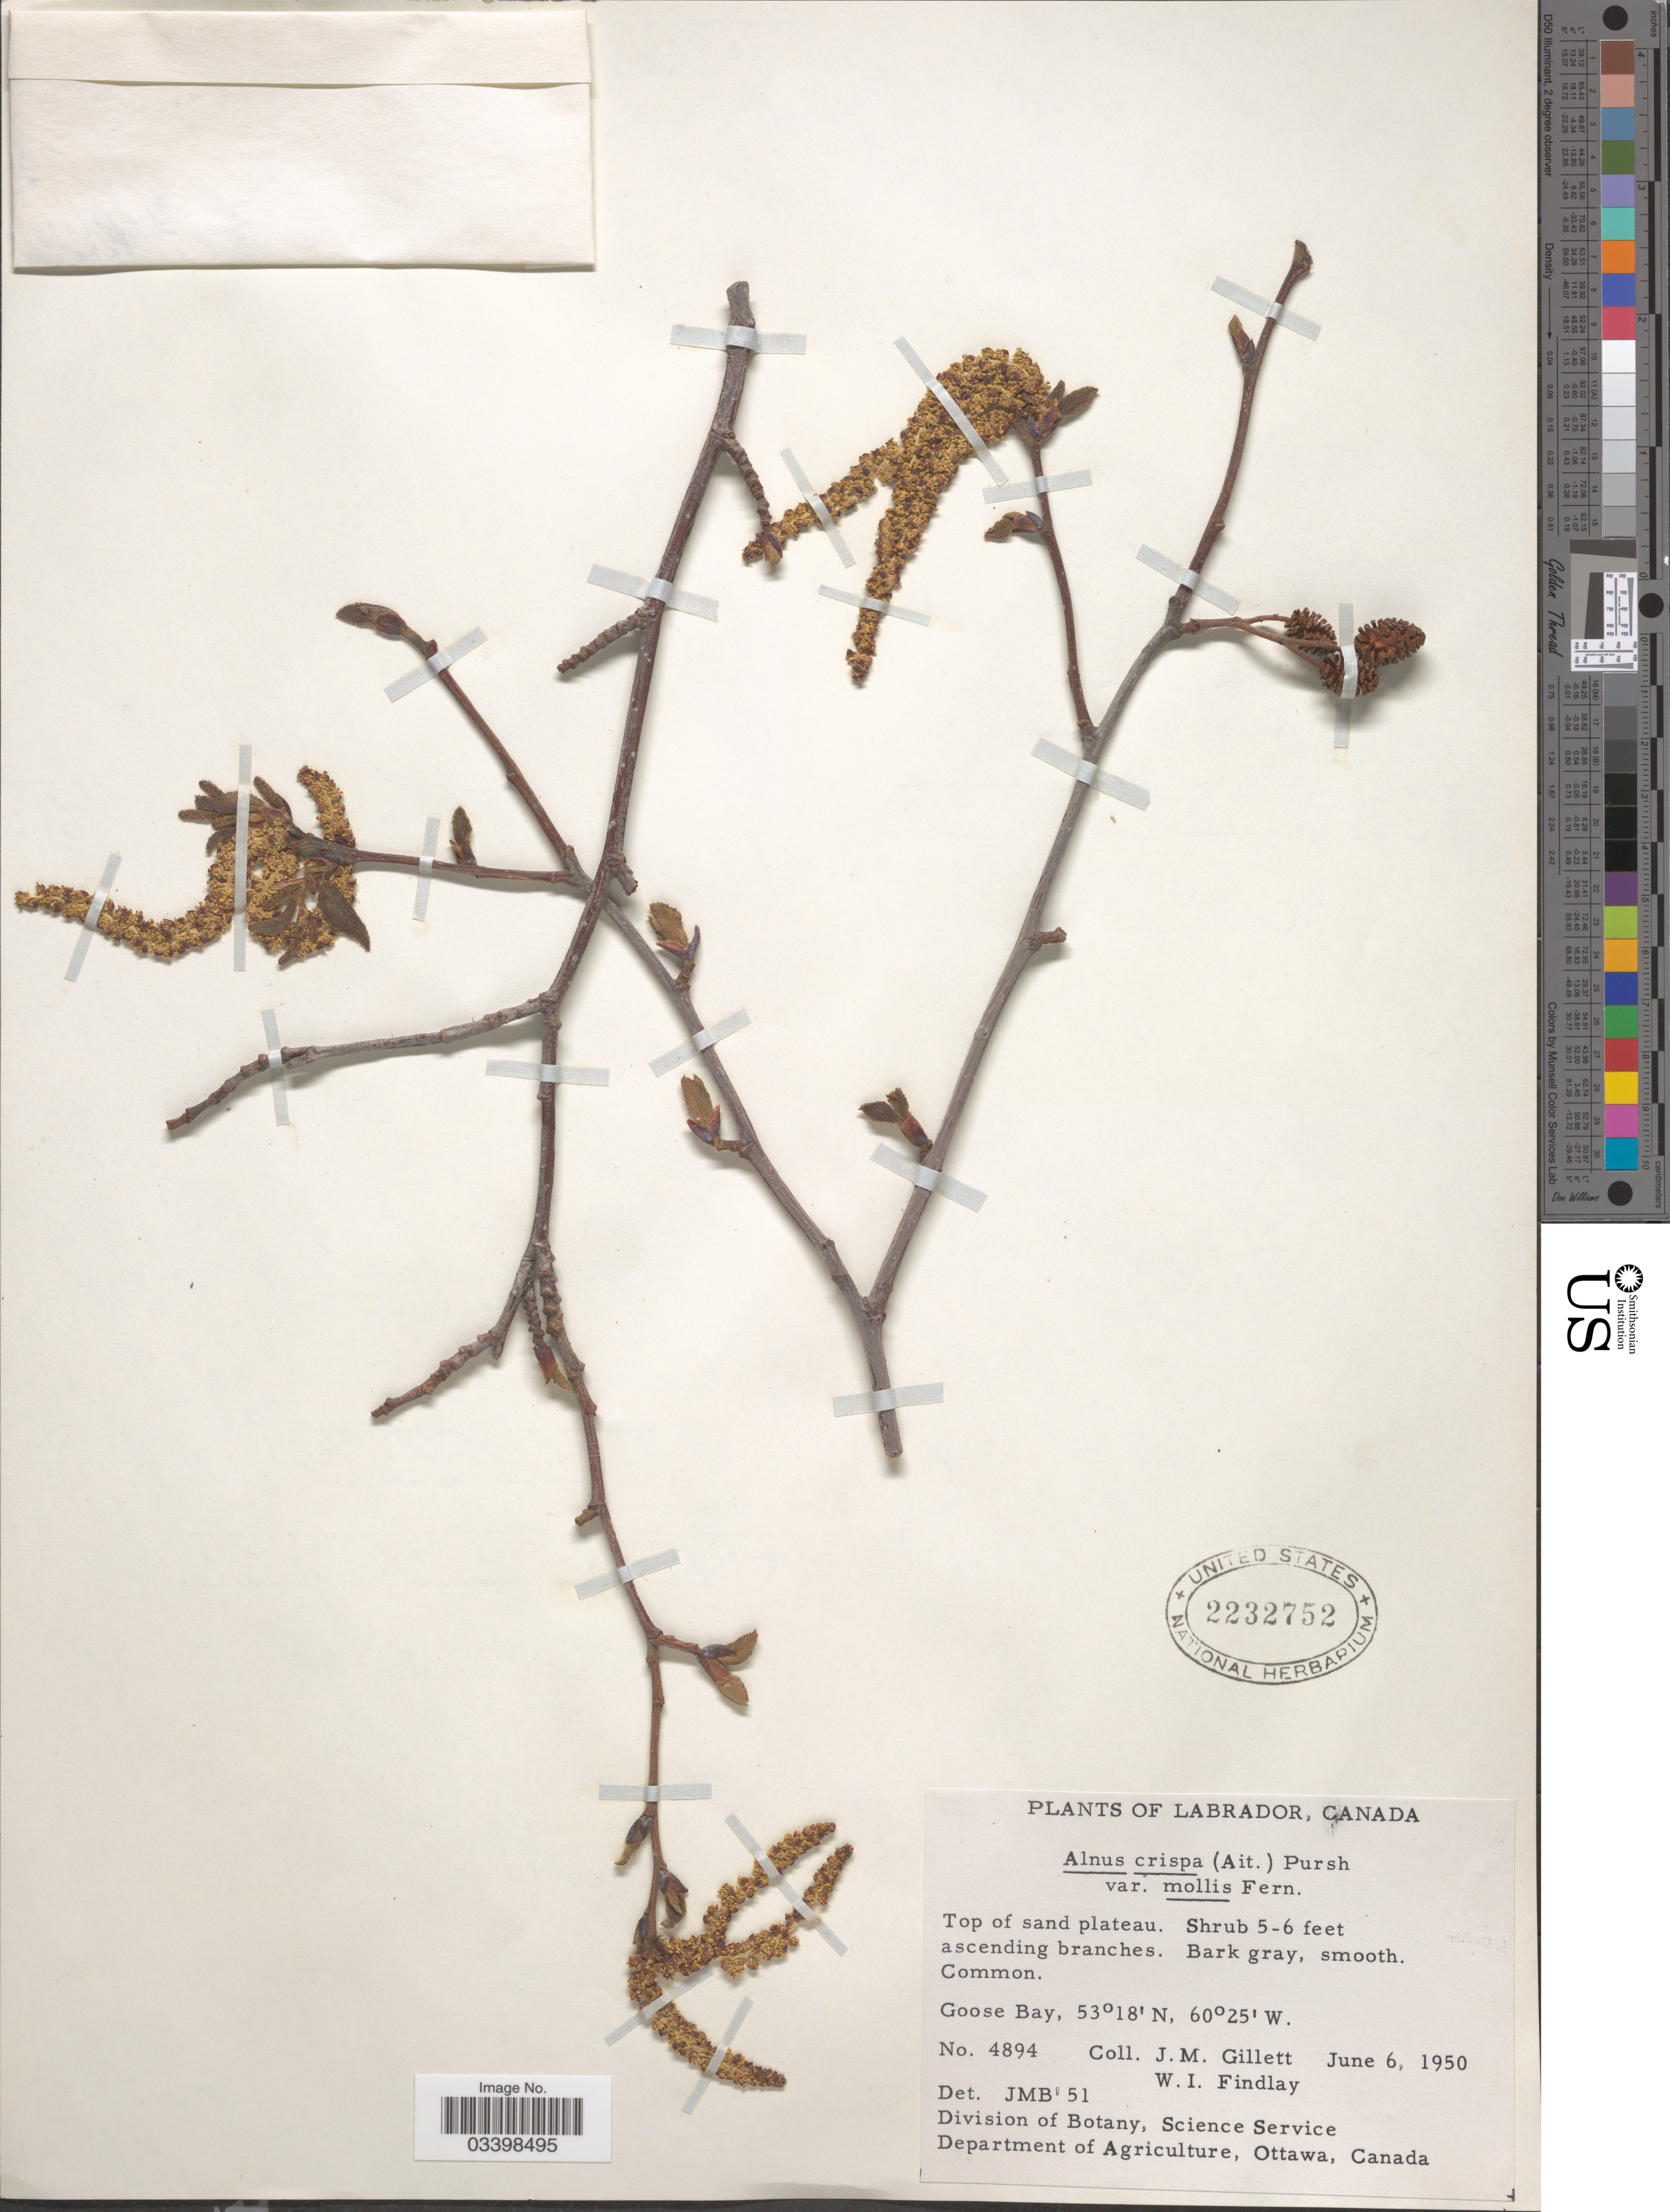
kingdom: Plantae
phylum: Tracheophyta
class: Magnoliopsida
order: Fagales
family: Betulaceae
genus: Alnus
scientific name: Alnus viridis subsp. crispa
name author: (Aiton) Turrill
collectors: J. M. Gillett & W. Findlay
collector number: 4894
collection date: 1950-06-06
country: Canada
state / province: Newfoundland and Labrador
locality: Labrador. Goose Bay.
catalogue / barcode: US 2232752